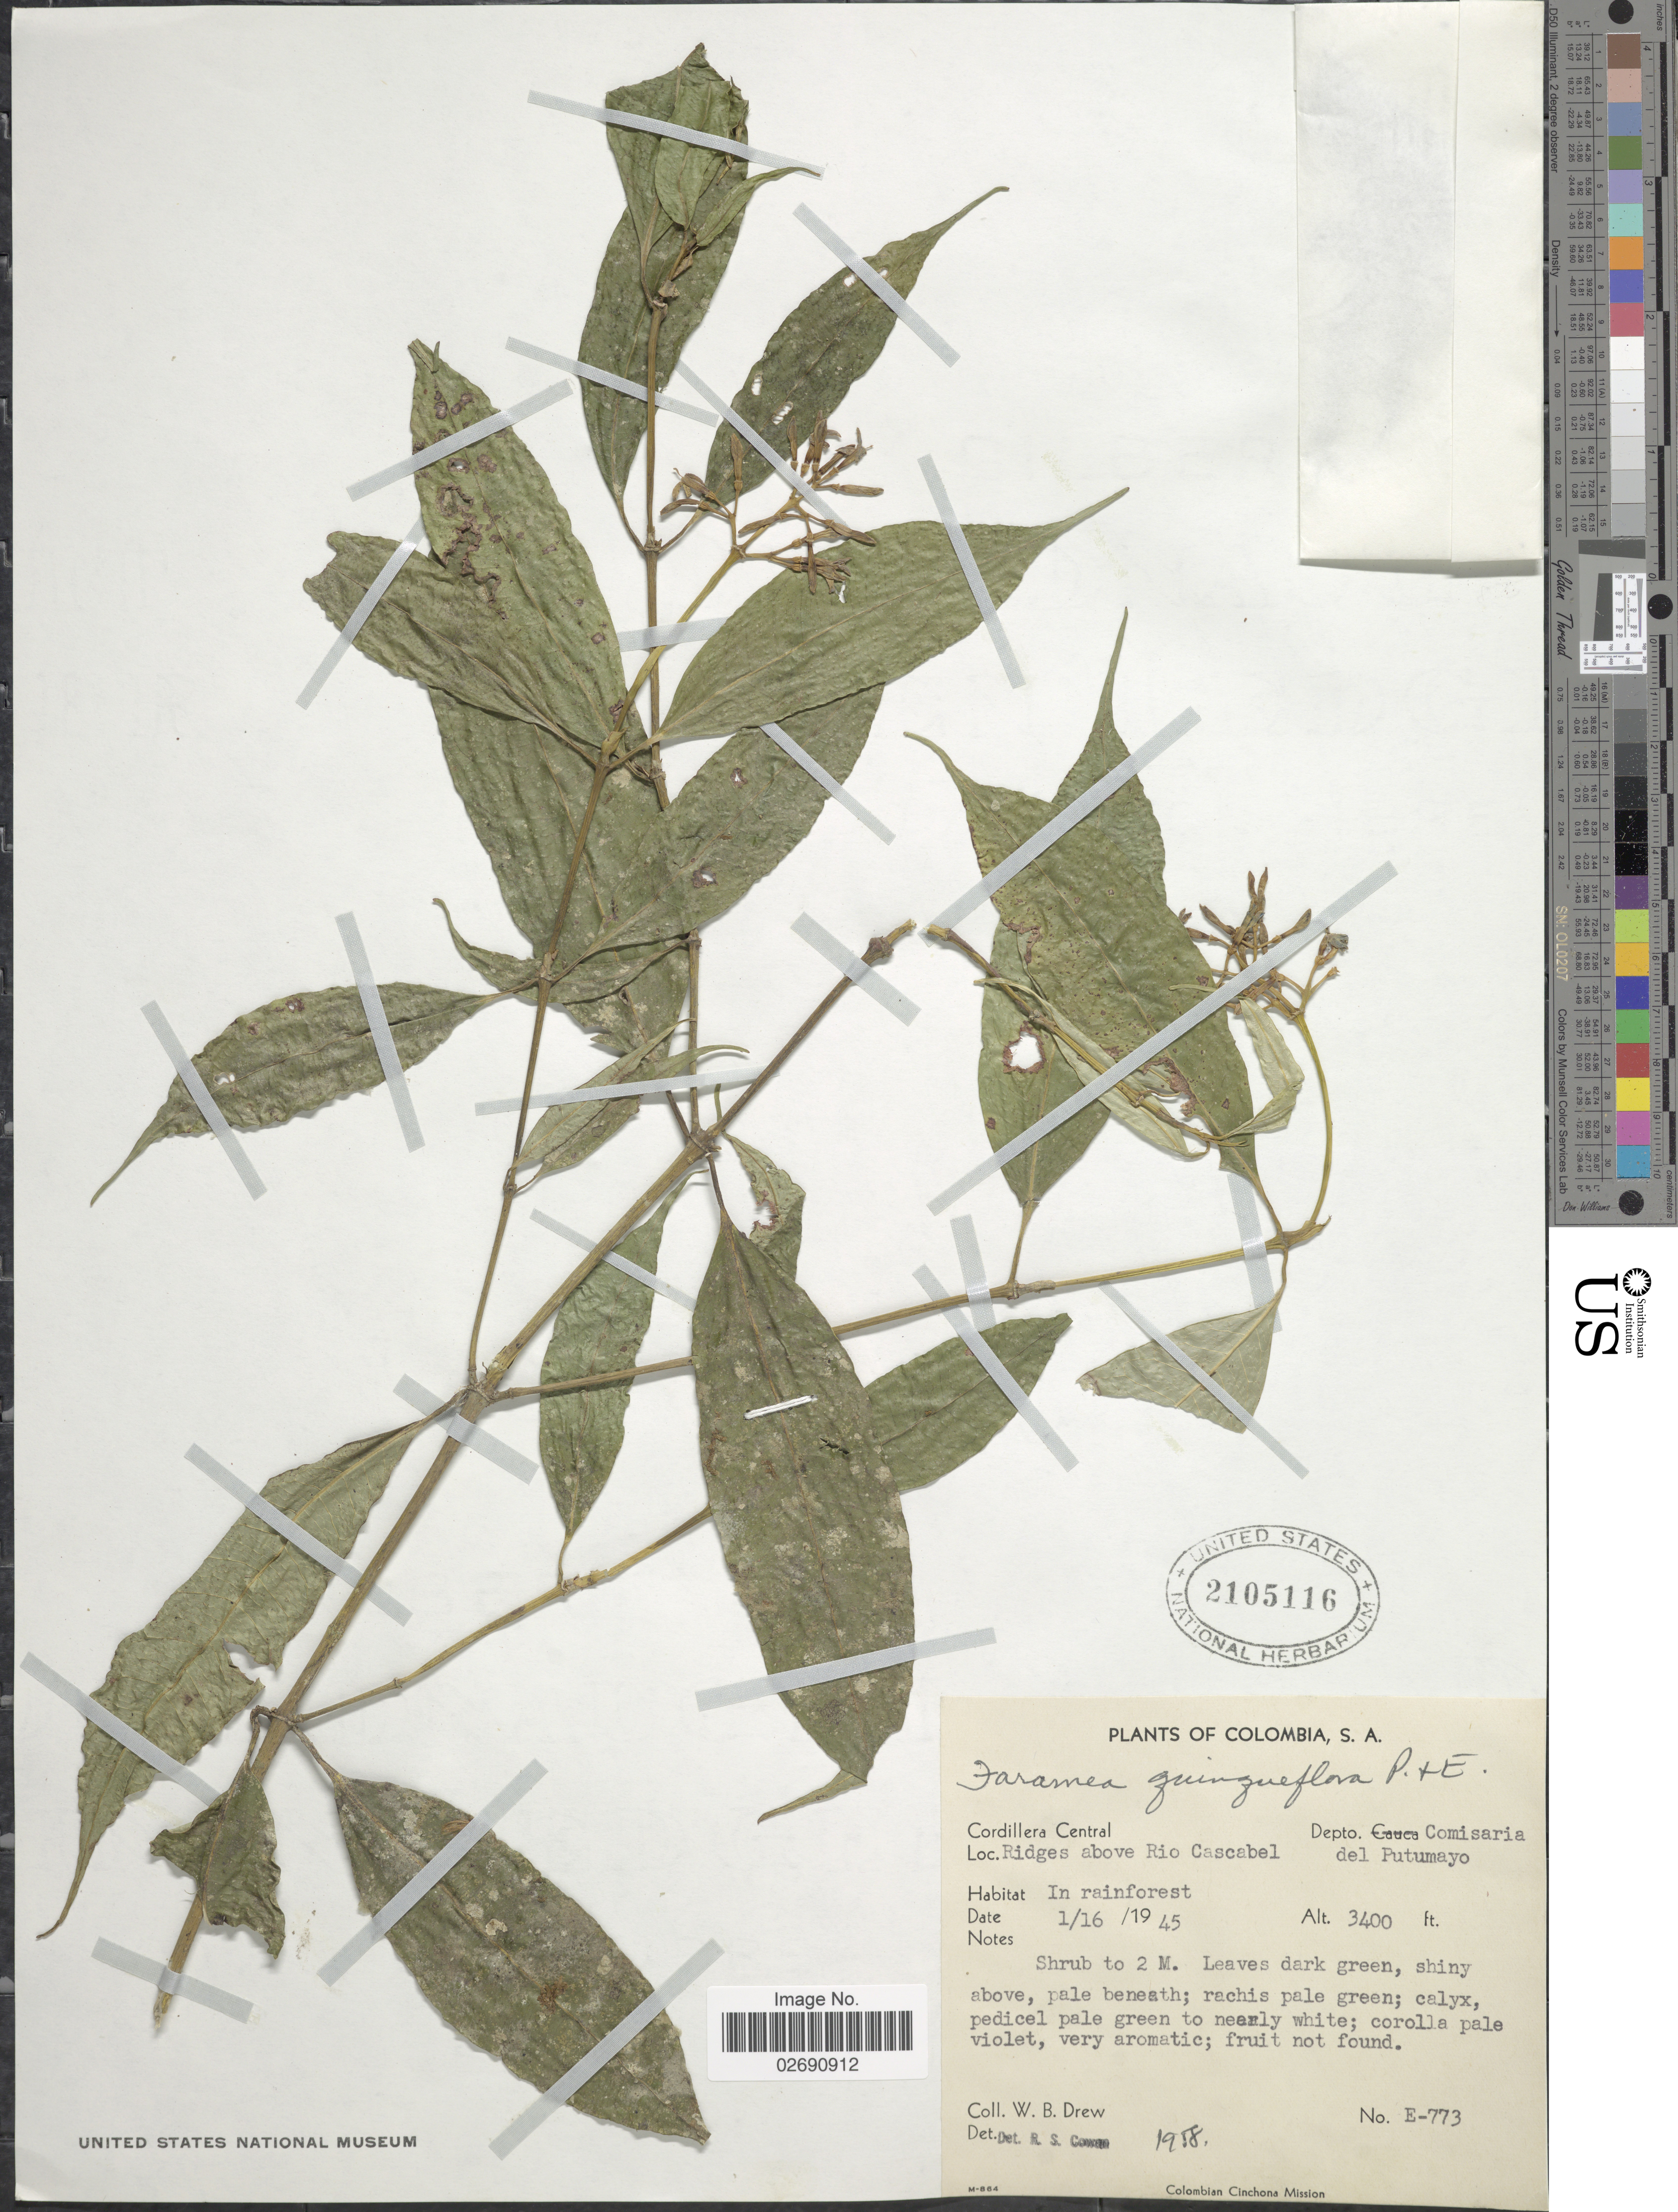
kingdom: Plantae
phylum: Tracheophyta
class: Magnoliopsida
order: Gentianales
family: Rubiaceae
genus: Faramea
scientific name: Faramea quinqueflora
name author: Poepp. & Endl.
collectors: W. B. Drew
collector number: E-773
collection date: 1945-01-16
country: Colombia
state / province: Putumayo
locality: Cordillera Central. Depto. Comisaria del Putumayo. Ridges above Rio Cascabel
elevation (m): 1036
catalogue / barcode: US 2105116